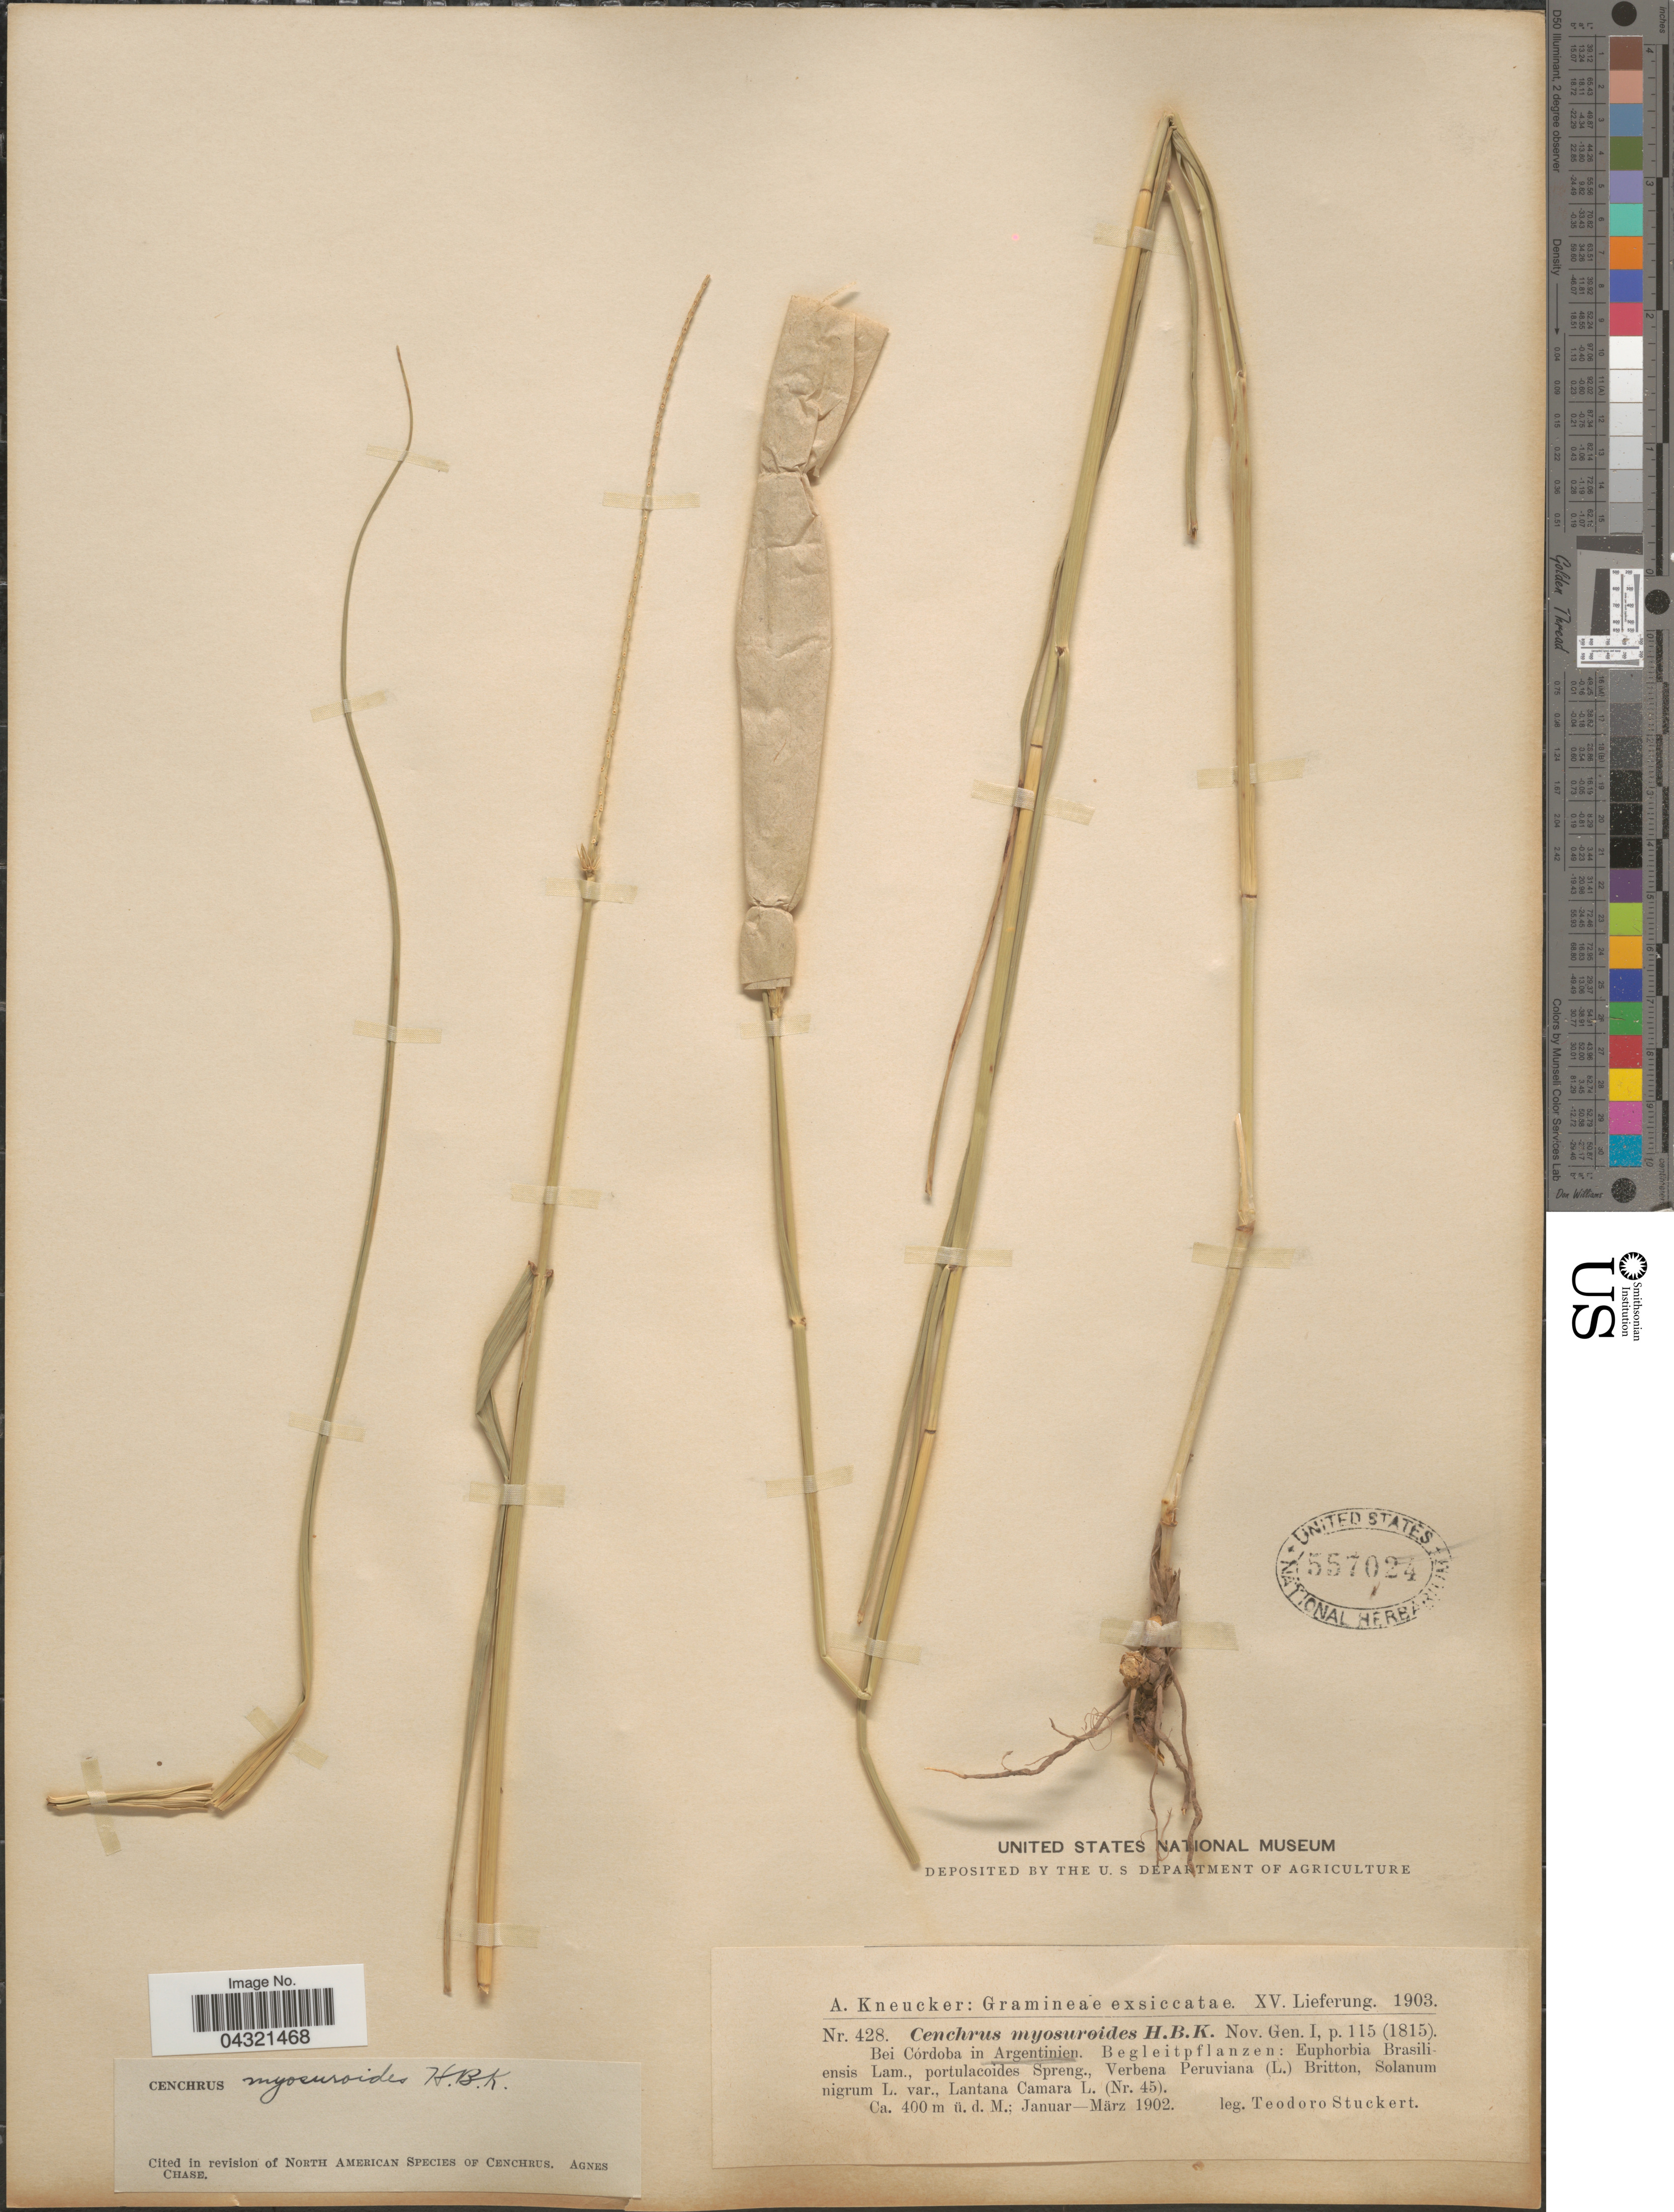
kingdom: Plantae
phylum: Tracheophyta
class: Liliopsida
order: Poales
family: Poaceae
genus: Cenchrus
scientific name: Cenchrus myosuroides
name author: Kunth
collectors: T. Stuckert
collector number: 428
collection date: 1902-01/1902-03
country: Argentina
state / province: Cordoba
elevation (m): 400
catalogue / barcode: US 557024